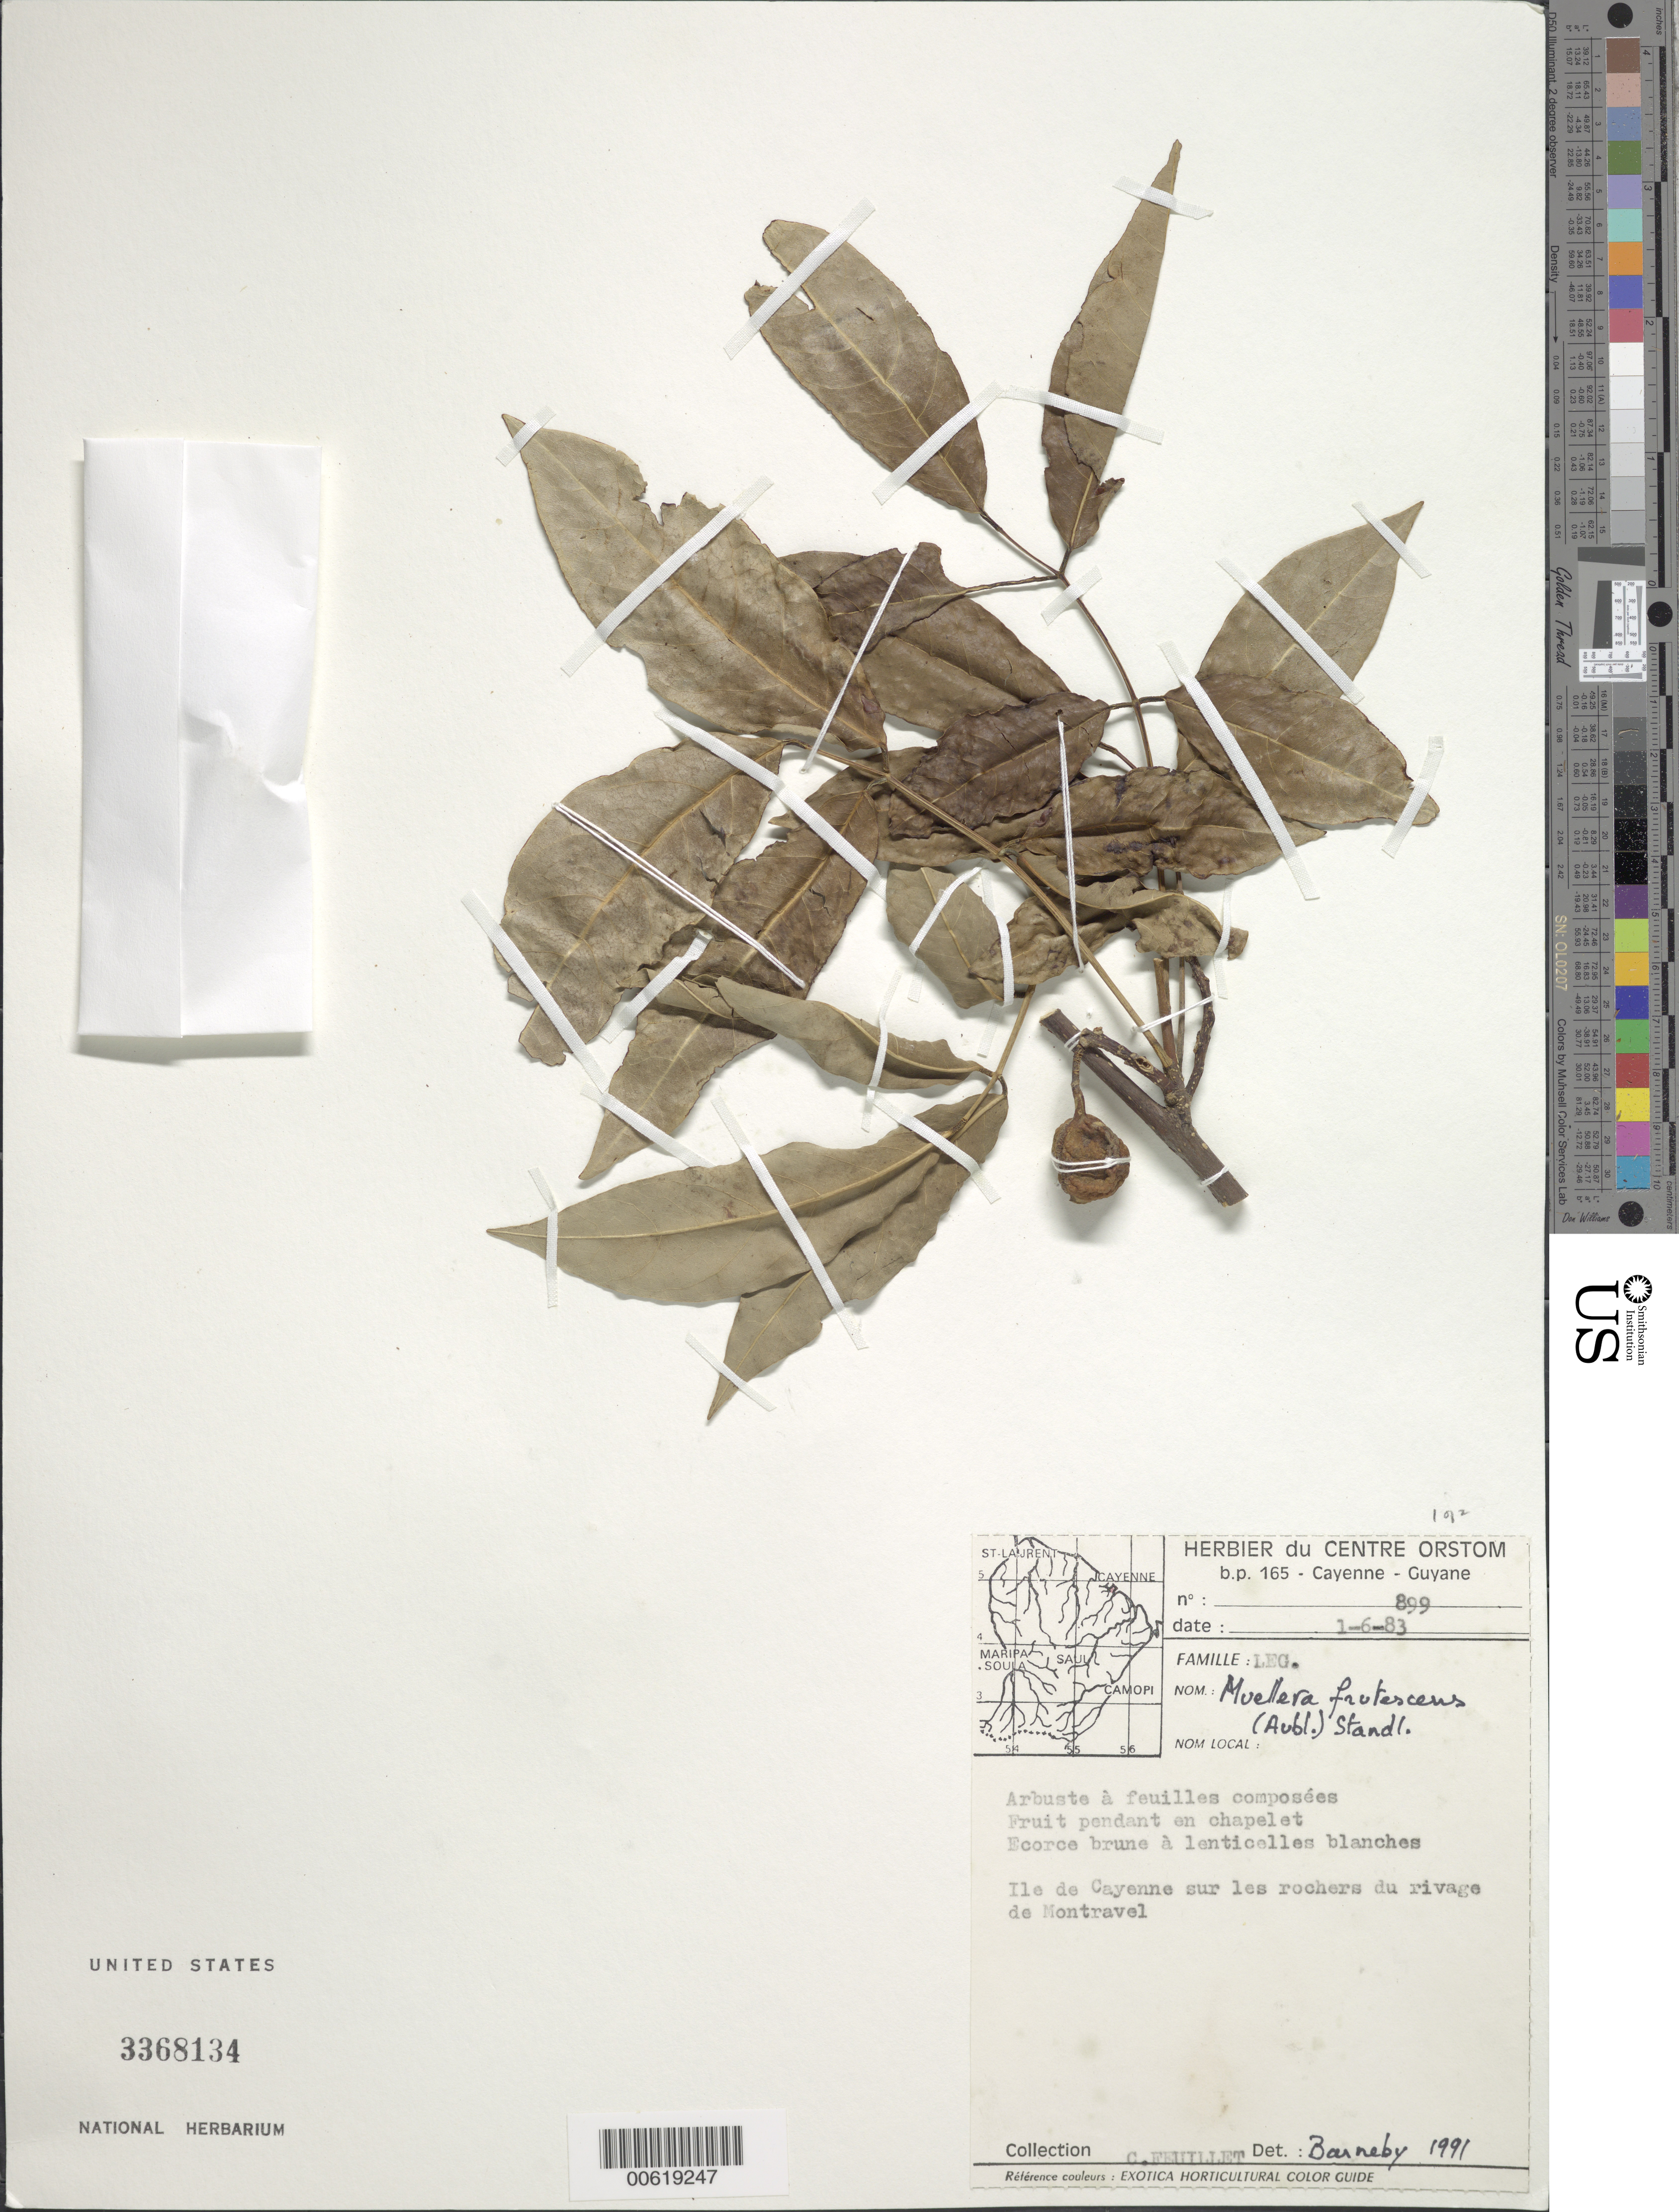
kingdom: Plantae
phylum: Tracheophyta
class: Magnoliopsida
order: Fabales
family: Fabaceae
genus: Muellera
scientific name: Muellera frutescens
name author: (Aubl.) Standl.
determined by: Barneby, Rupert C., (NY)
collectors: C. Feuillet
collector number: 899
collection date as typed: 1-Jun-83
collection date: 1983-06-01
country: French Guiana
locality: Ile de Cayenne, du rivage de Montravel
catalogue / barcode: US 3368134